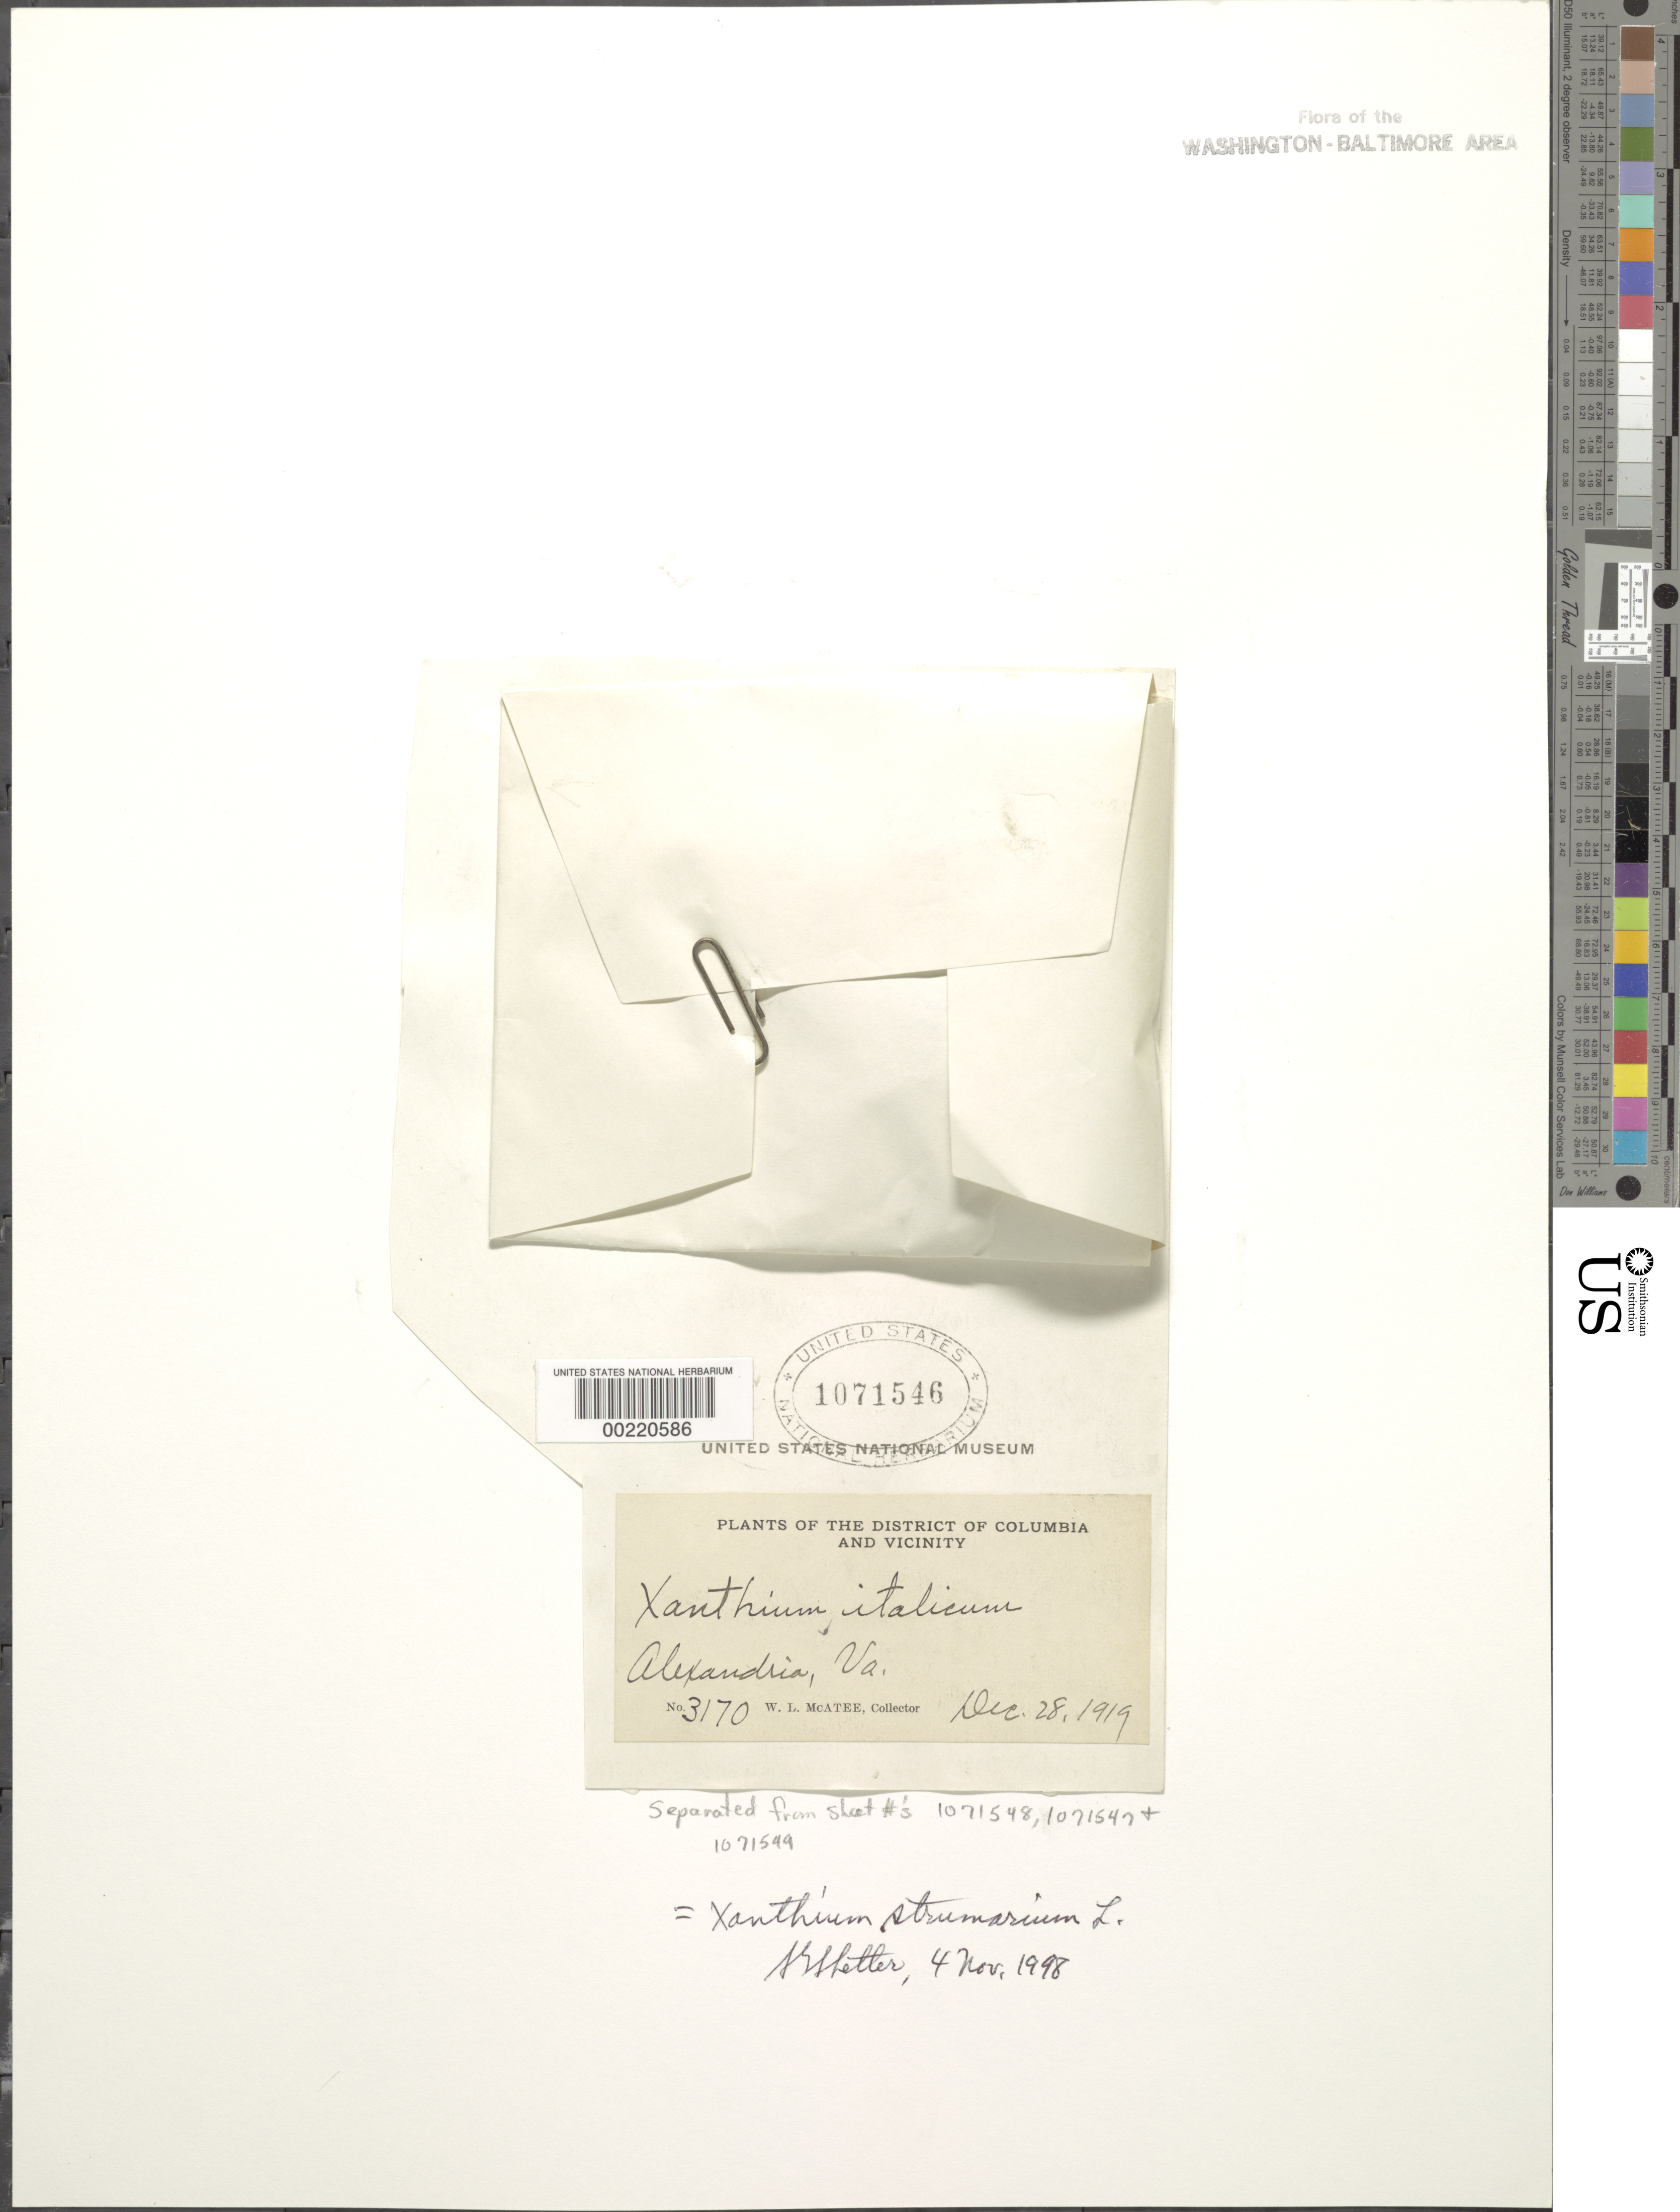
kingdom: Plantae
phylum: Tracheophyta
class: Magnoliopsida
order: Asterales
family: Asteraceae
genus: Xanthium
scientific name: Xanthium strumarium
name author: L.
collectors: W. McAtee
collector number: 3170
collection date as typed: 28 Dec 1919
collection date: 1919-12-28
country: United States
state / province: Virginia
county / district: City of Alexandria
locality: Alexandria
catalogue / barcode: US 1071546